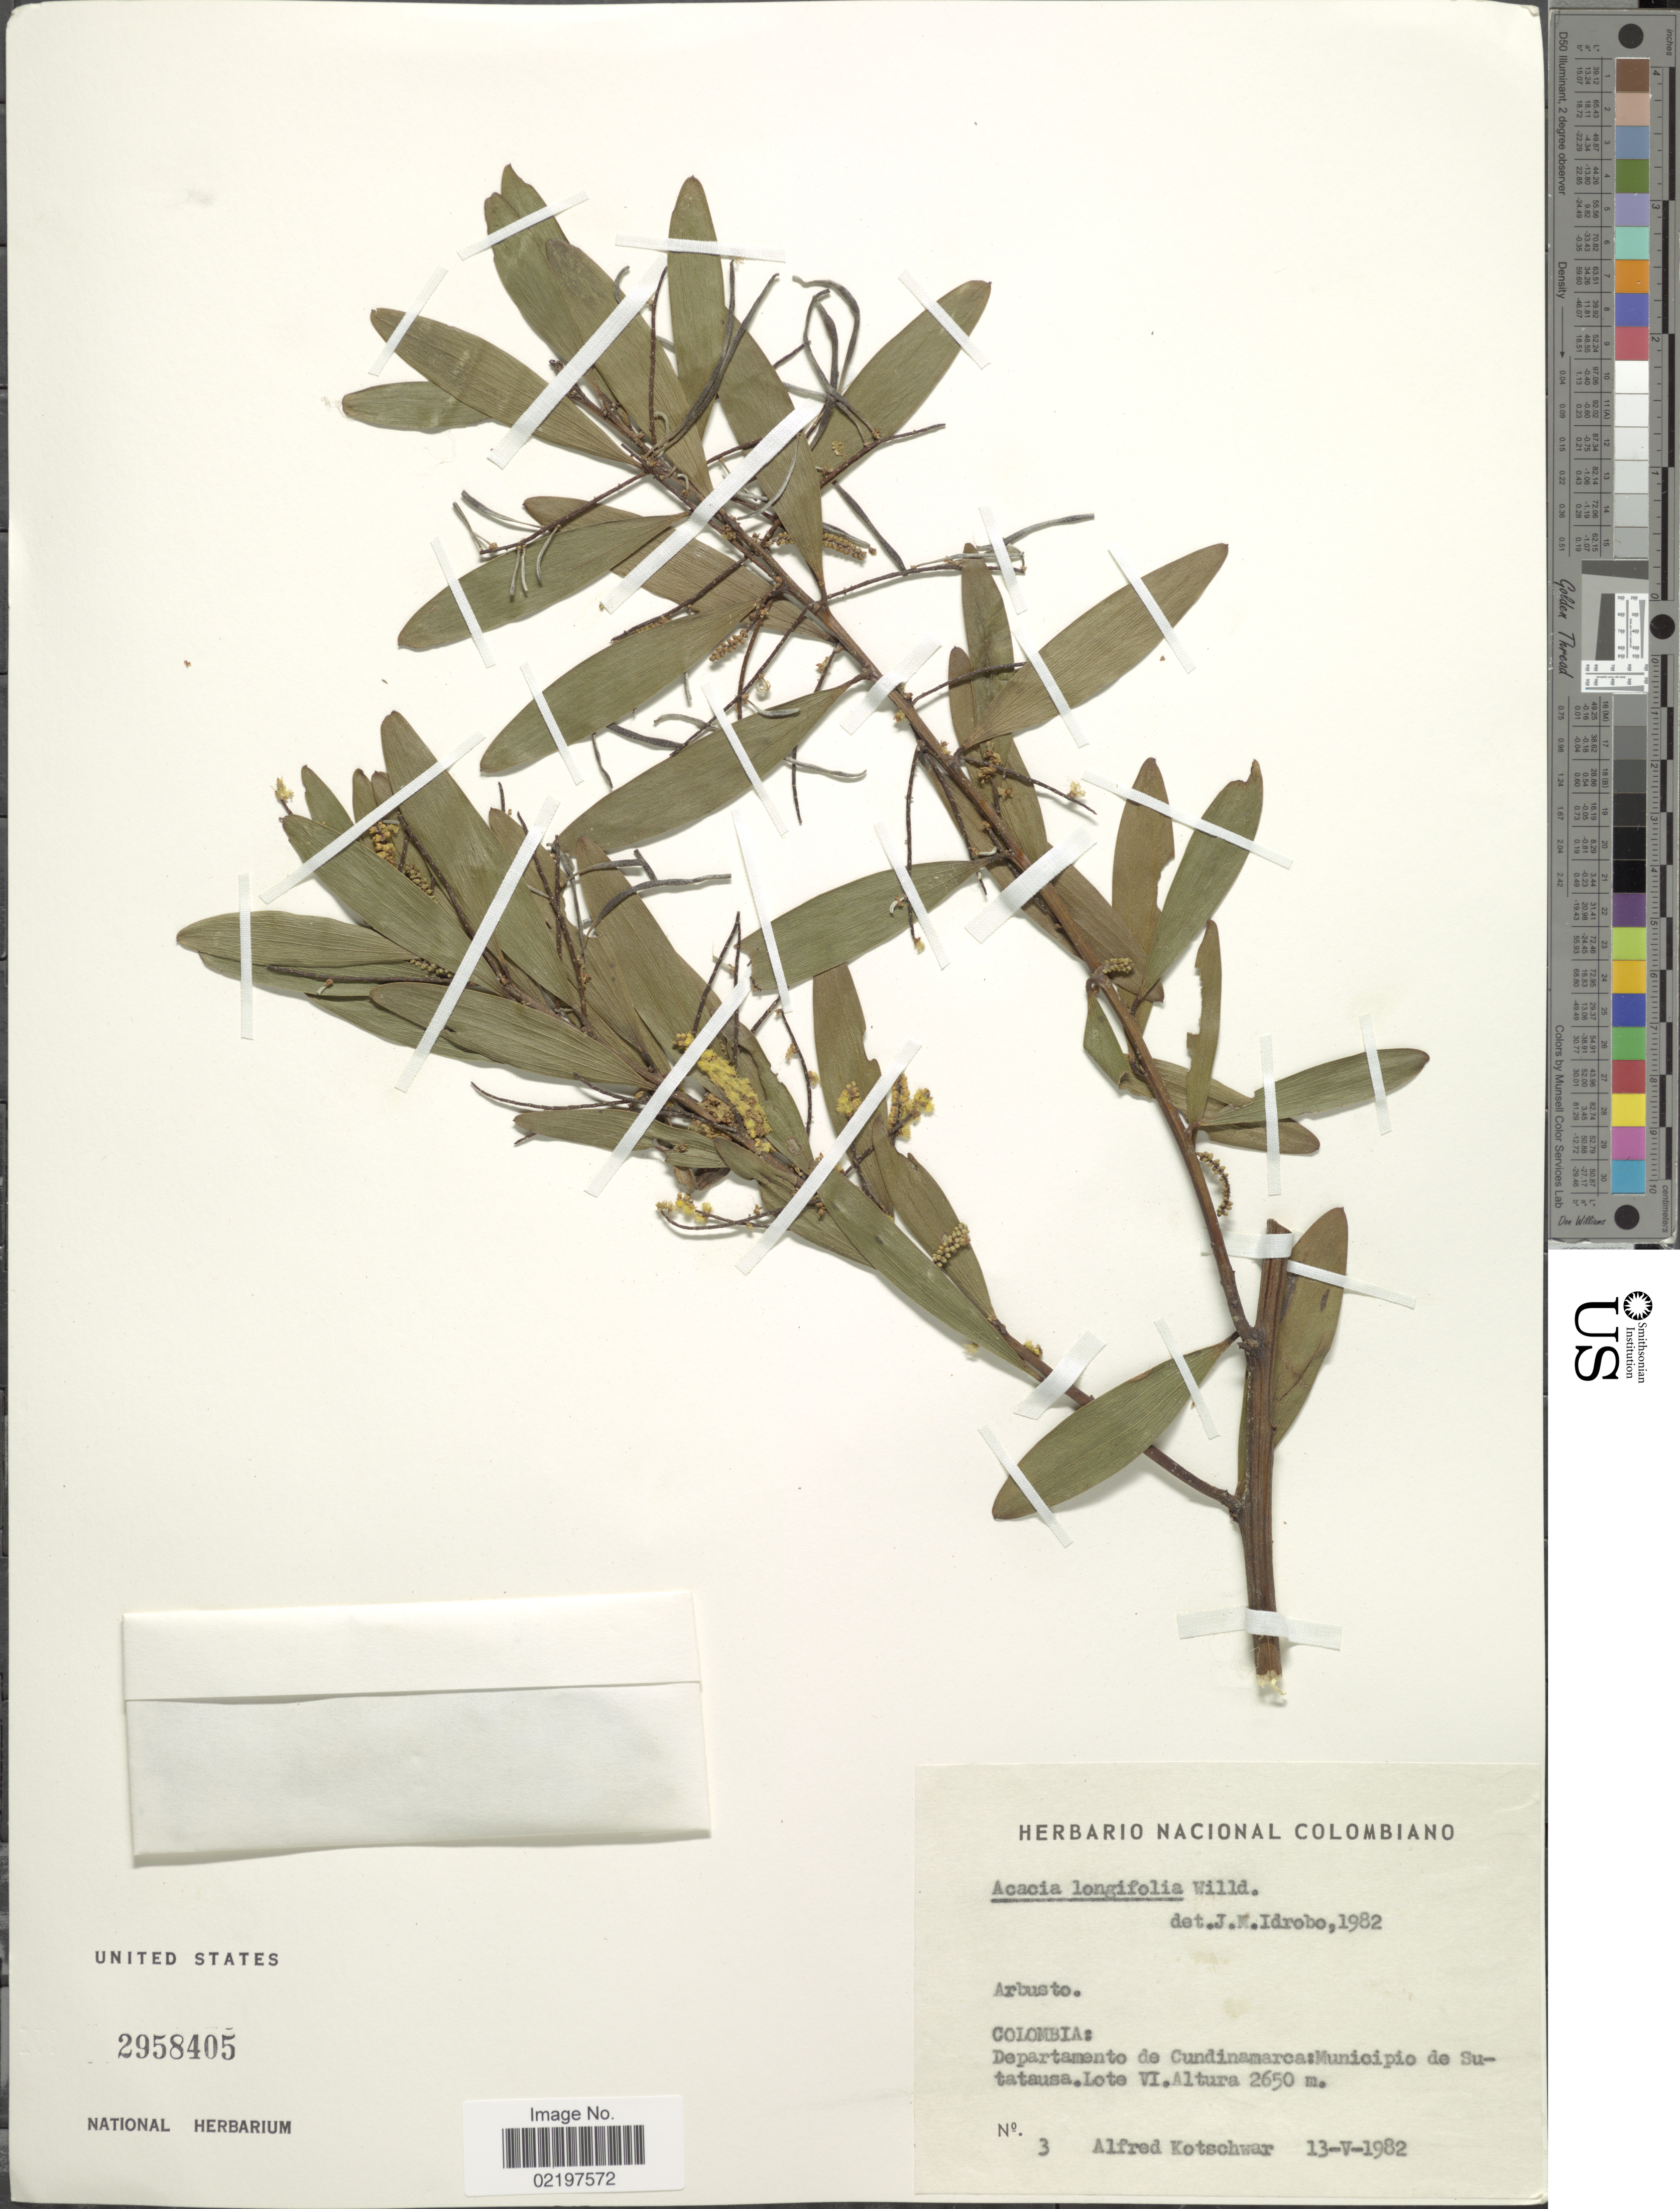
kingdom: Plantae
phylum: Tracheophyta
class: Magnoliopsida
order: Fabales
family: Fabaceae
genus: Acacia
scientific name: Acacia longifolia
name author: (Andrews) Willd.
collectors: A. Kotschwar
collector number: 3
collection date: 1982-05-13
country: Colombia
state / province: Cundinamarca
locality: Municipio de Sutatausa, Lote 6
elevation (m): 2650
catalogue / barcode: US 2958405